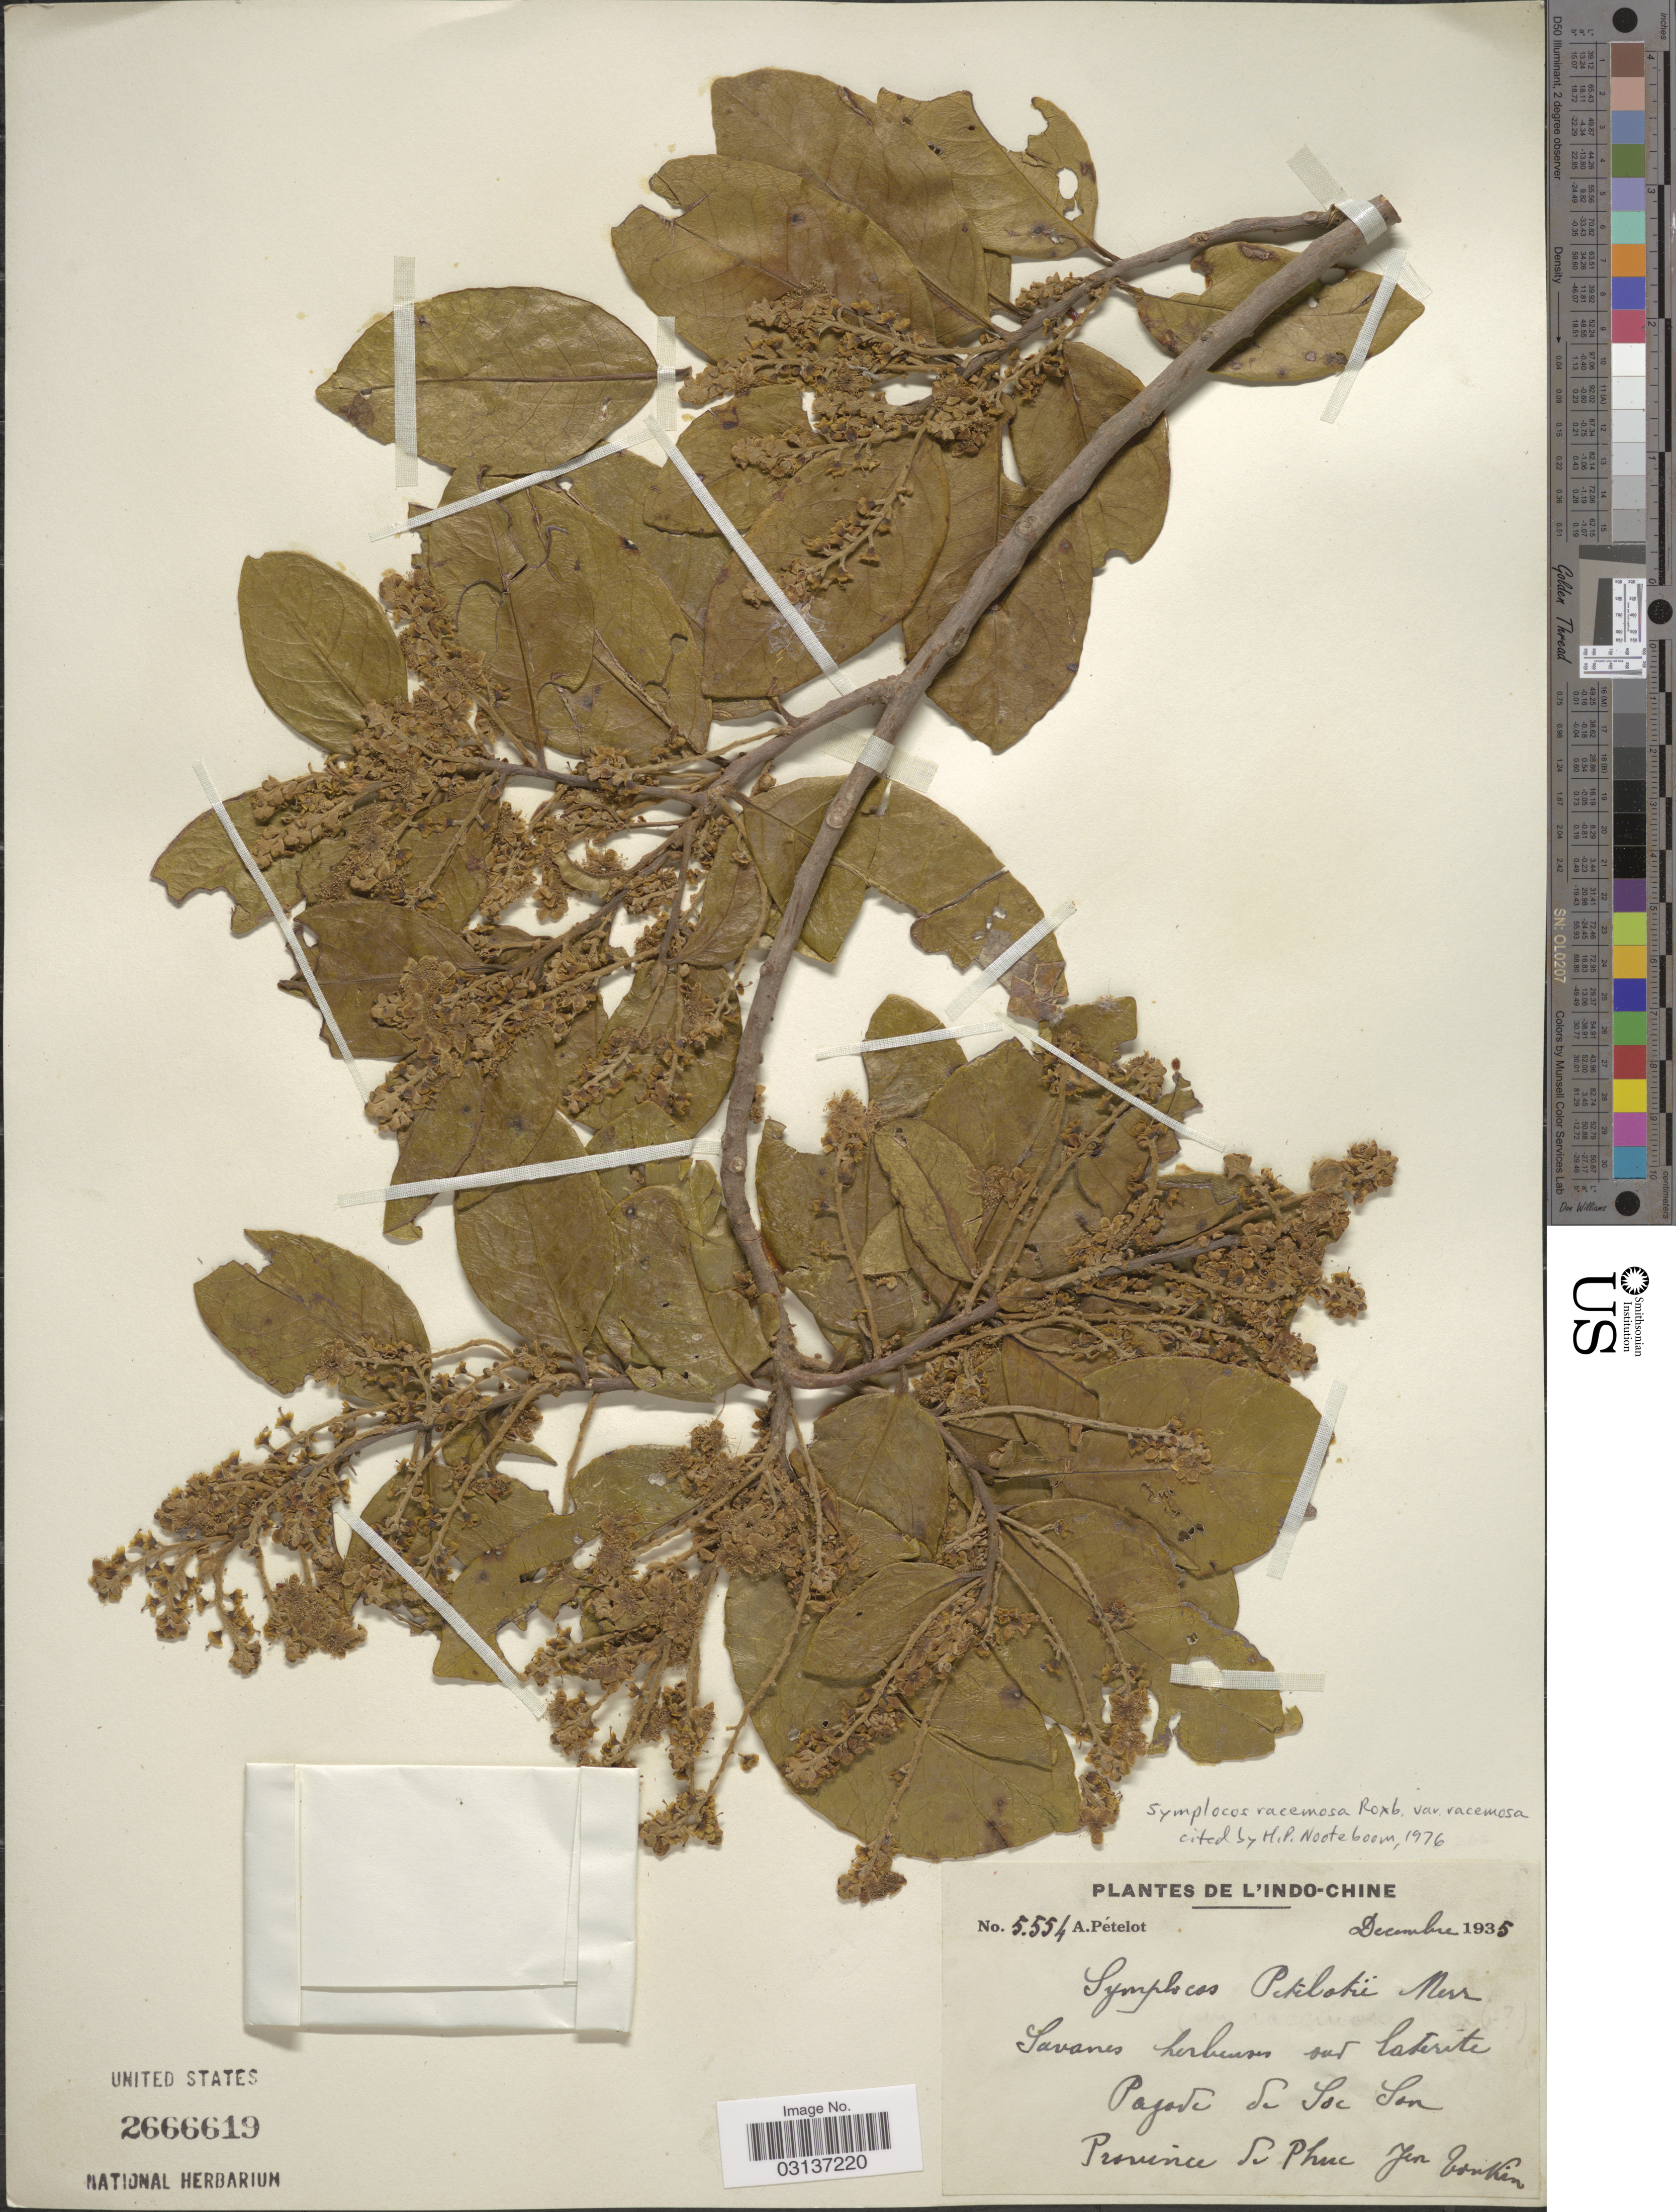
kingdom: Plantae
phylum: Tracheophyta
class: Magnoliopsida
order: Ericales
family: Symplocaceae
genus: Symplocos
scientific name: Symplocos racemosa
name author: Roxb.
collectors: A. Petelot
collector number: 5554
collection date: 1935-12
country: Vietnam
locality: Indo-Chine. Pagode de Soc Son. Province de Phuc Yen Tonkin.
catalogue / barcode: US 2666619